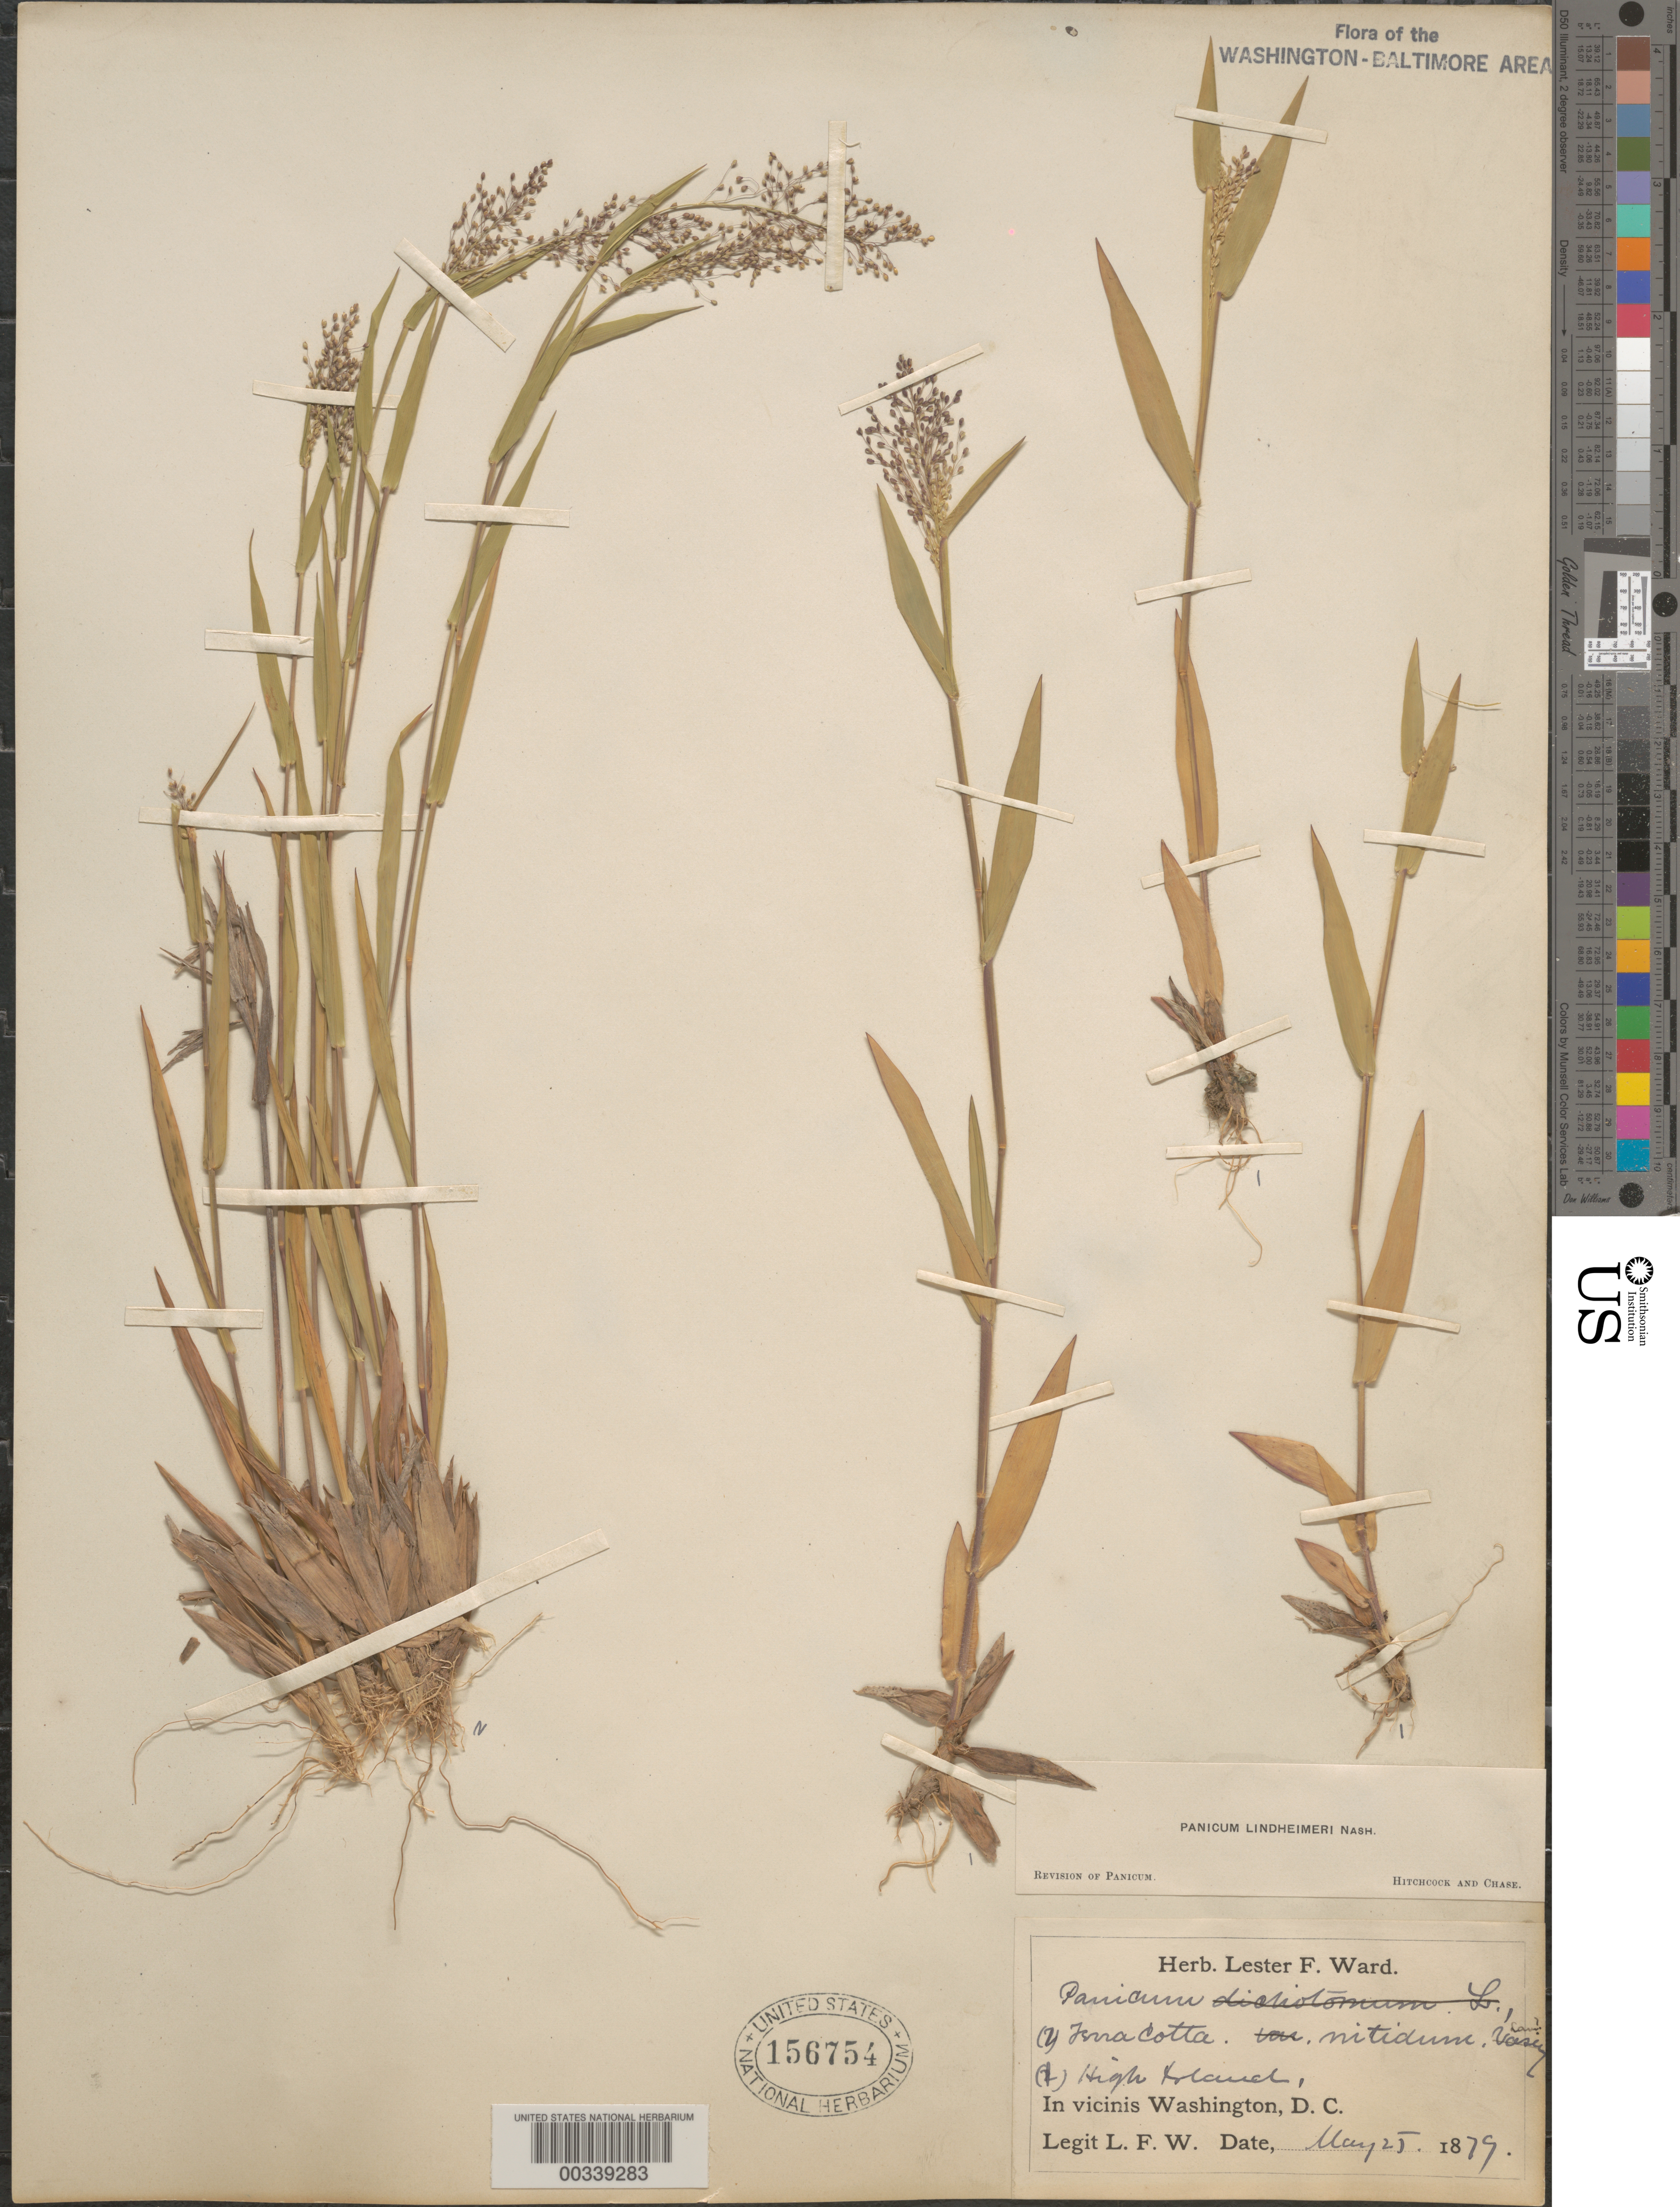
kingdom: Plantae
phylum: Tracheophyta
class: Liliopsida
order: Poales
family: Poaceae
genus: Dichanthelium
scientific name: Dichanthelium acuminatum var. lindheimeri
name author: (Nash) Gould & C.A. Clark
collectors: L. F. Ward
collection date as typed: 25 May 1879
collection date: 1879-05-25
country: United States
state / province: District of Columbia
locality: Terra Cotta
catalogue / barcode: US 156754